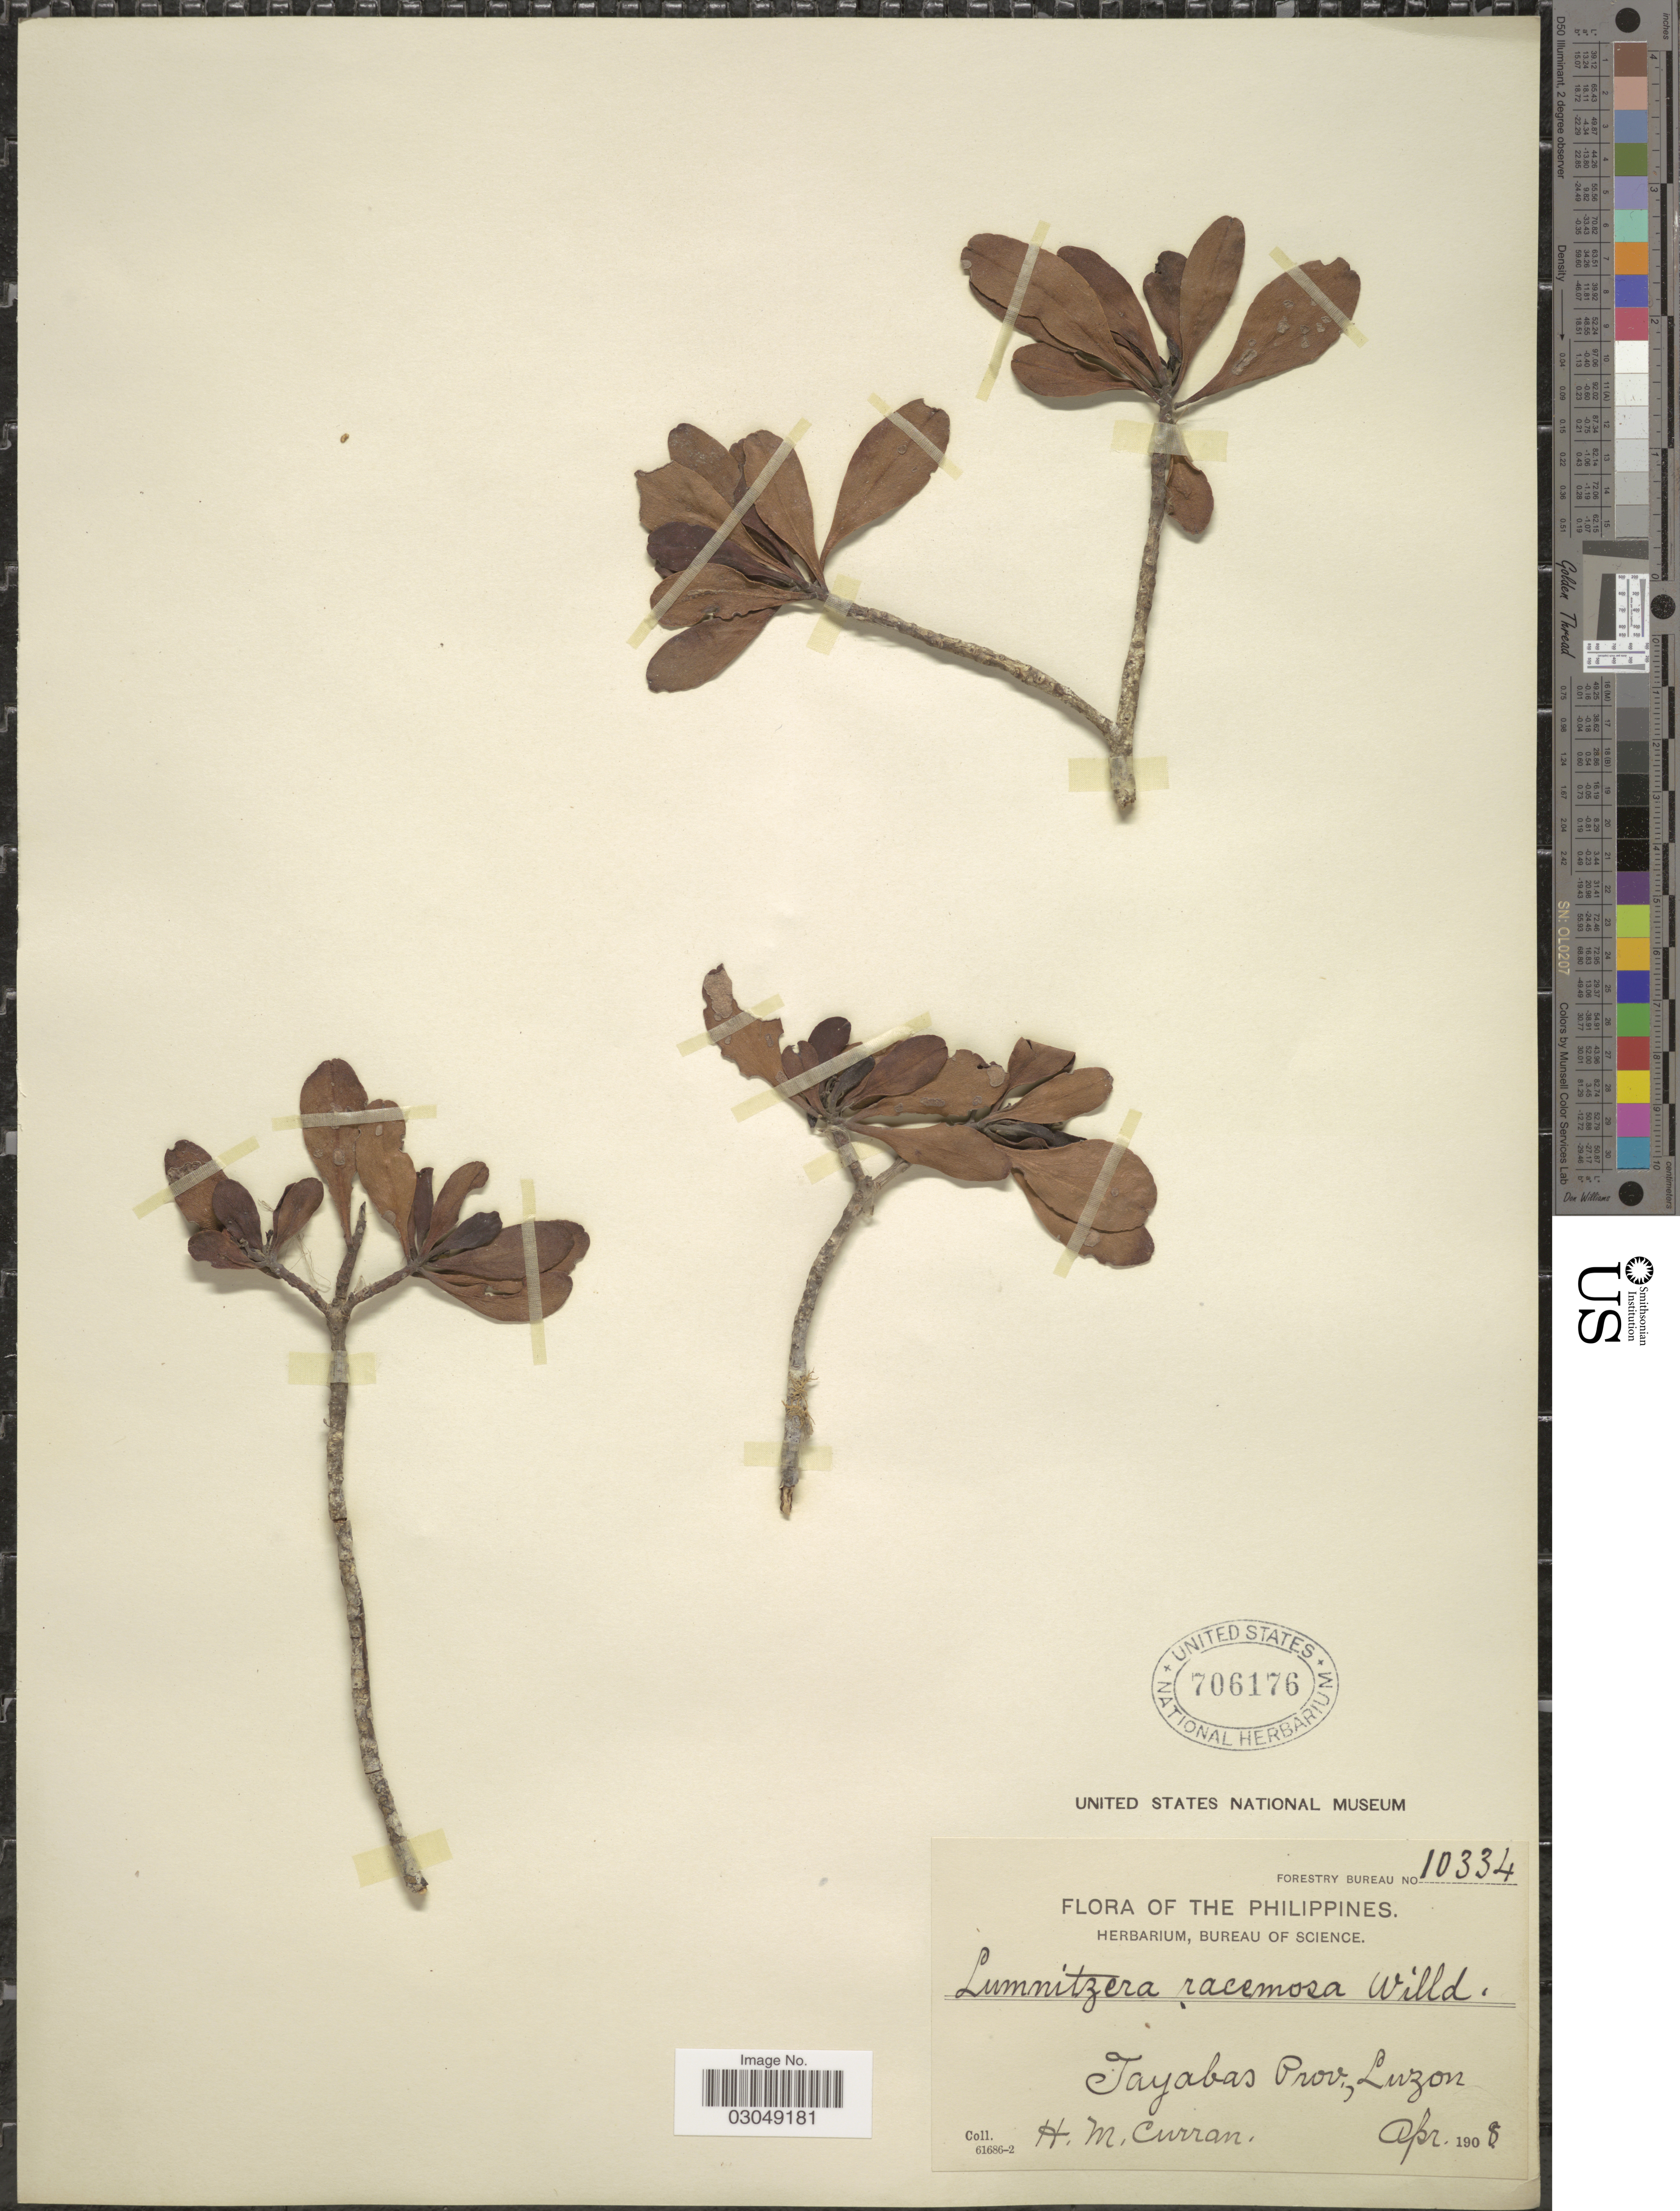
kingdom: Plantae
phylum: Tracheophyta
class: Magnoliopsida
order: Myrtales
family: Combretaceae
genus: Lumnitzera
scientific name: Lumnitzera racemosa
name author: Willd.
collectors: H. M. Curran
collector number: Forestry Bureau10334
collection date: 1908-04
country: Philippines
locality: Tayabas Prov., Luzon.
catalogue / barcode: US 706176